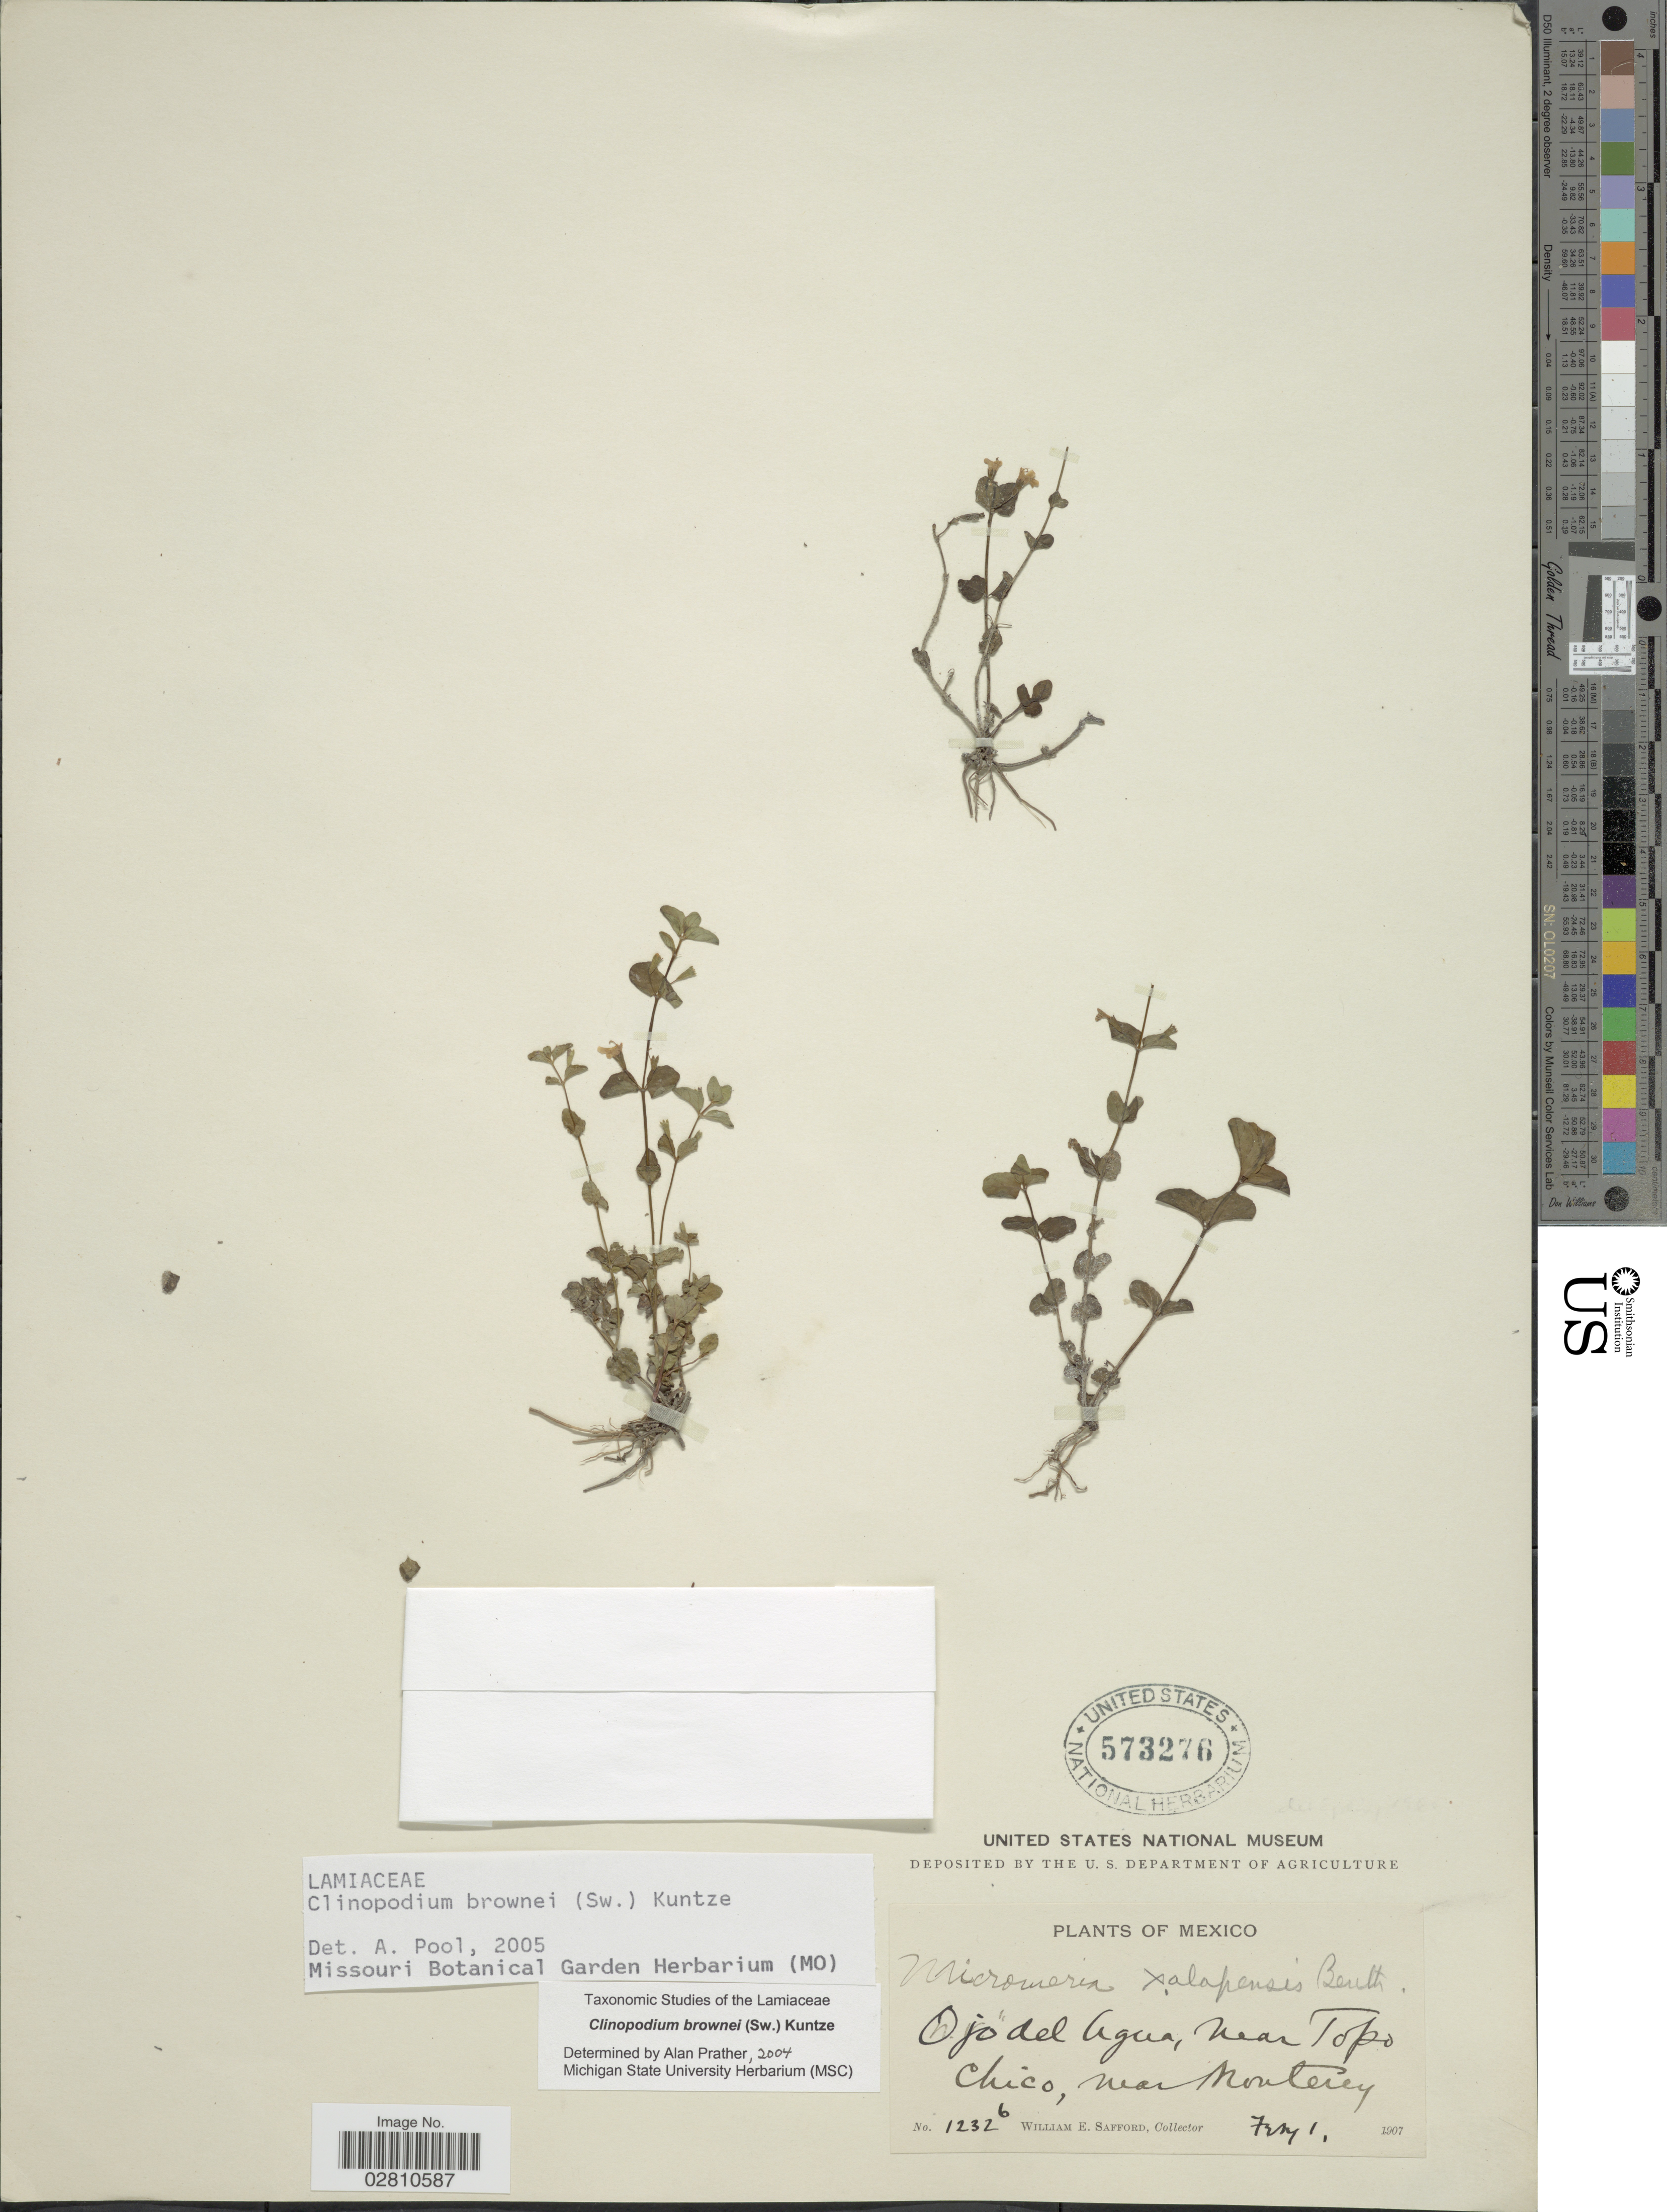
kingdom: Plantae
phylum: Tracheophyta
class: Magnoliopsida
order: Lamiales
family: Lamiaceae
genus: Clinopodium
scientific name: Clinopodium brownei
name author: (Sw.) Kuntze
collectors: W. E. Safford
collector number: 1232b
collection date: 1907-02-01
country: Mexico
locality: Ojo del Agua, near Topo Chico, near Monterey.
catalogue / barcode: US 573276